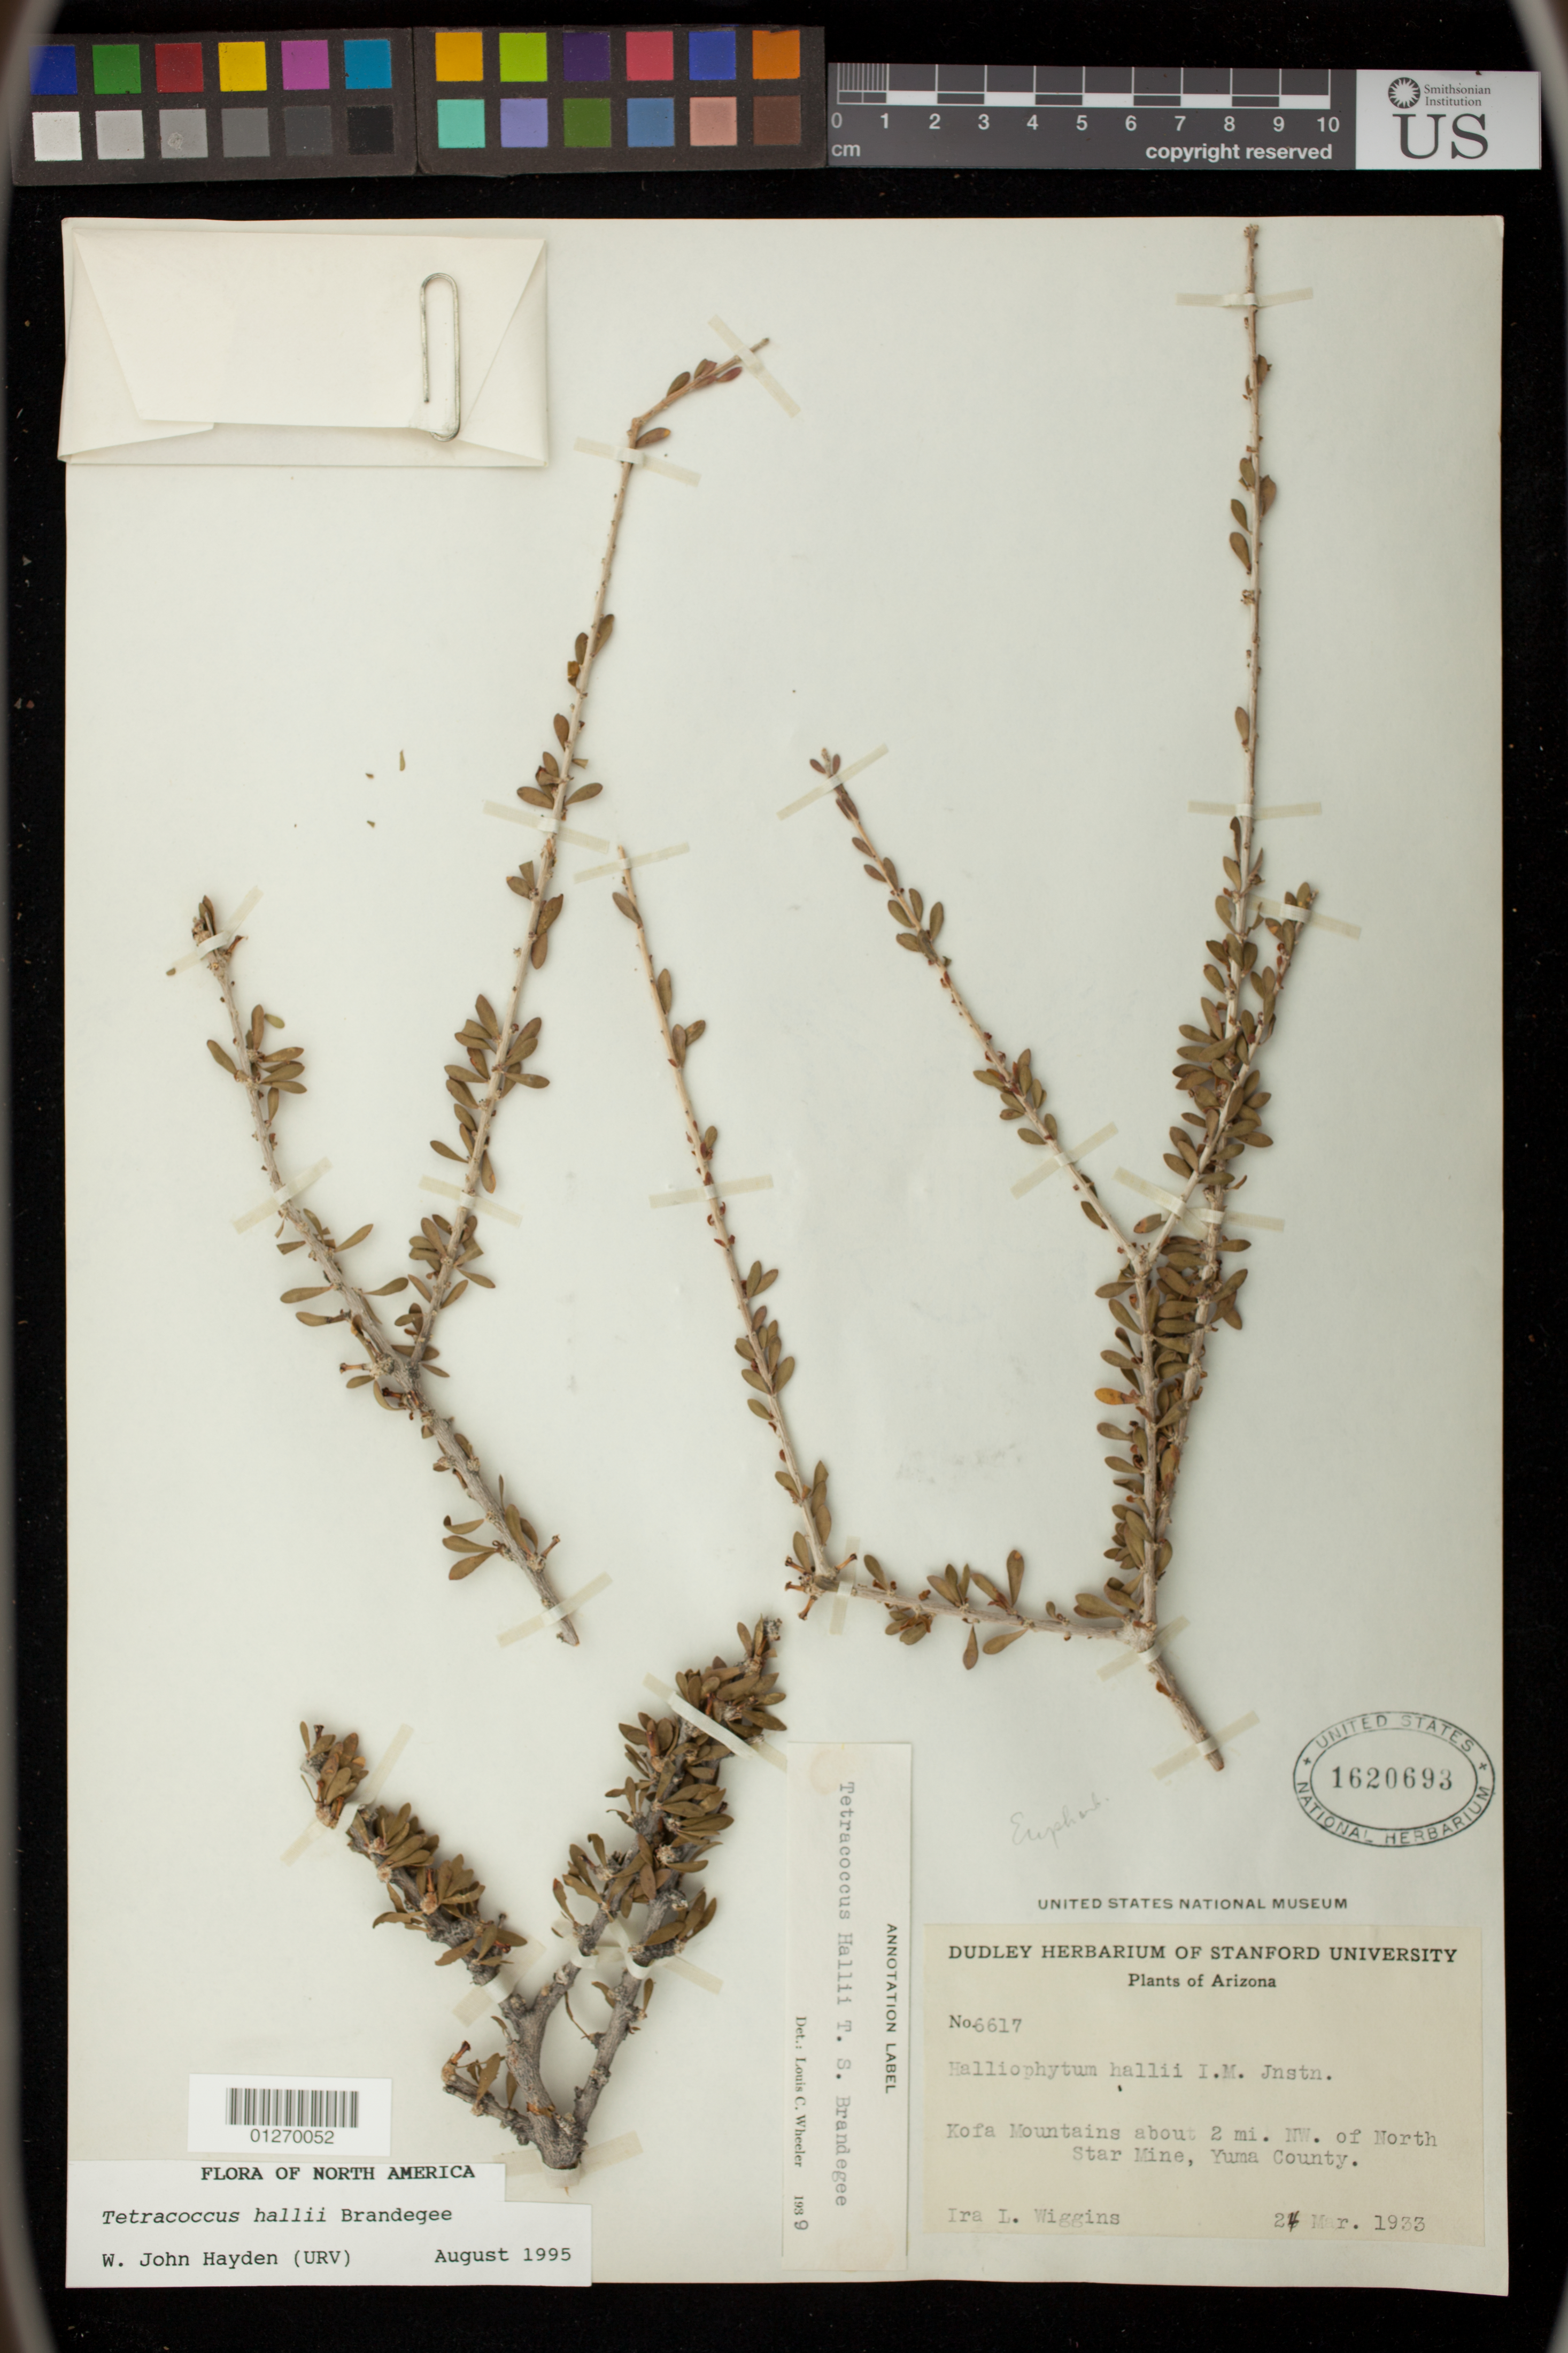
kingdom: Plantae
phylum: Tracheophyta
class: Magnoliopsida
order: Malpighiales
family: Picrodendraceae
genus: Tetracoccus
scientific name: Tetracoccus hallii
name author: Brandegee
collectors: I. L. Wiggins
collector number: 6617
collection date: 1933-03-24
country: United States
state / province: Arizona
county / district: Yuma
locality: Kofa Mountains about 2 mi. NW. of North Star Mine, Yuma County.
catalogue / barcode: US 1620693